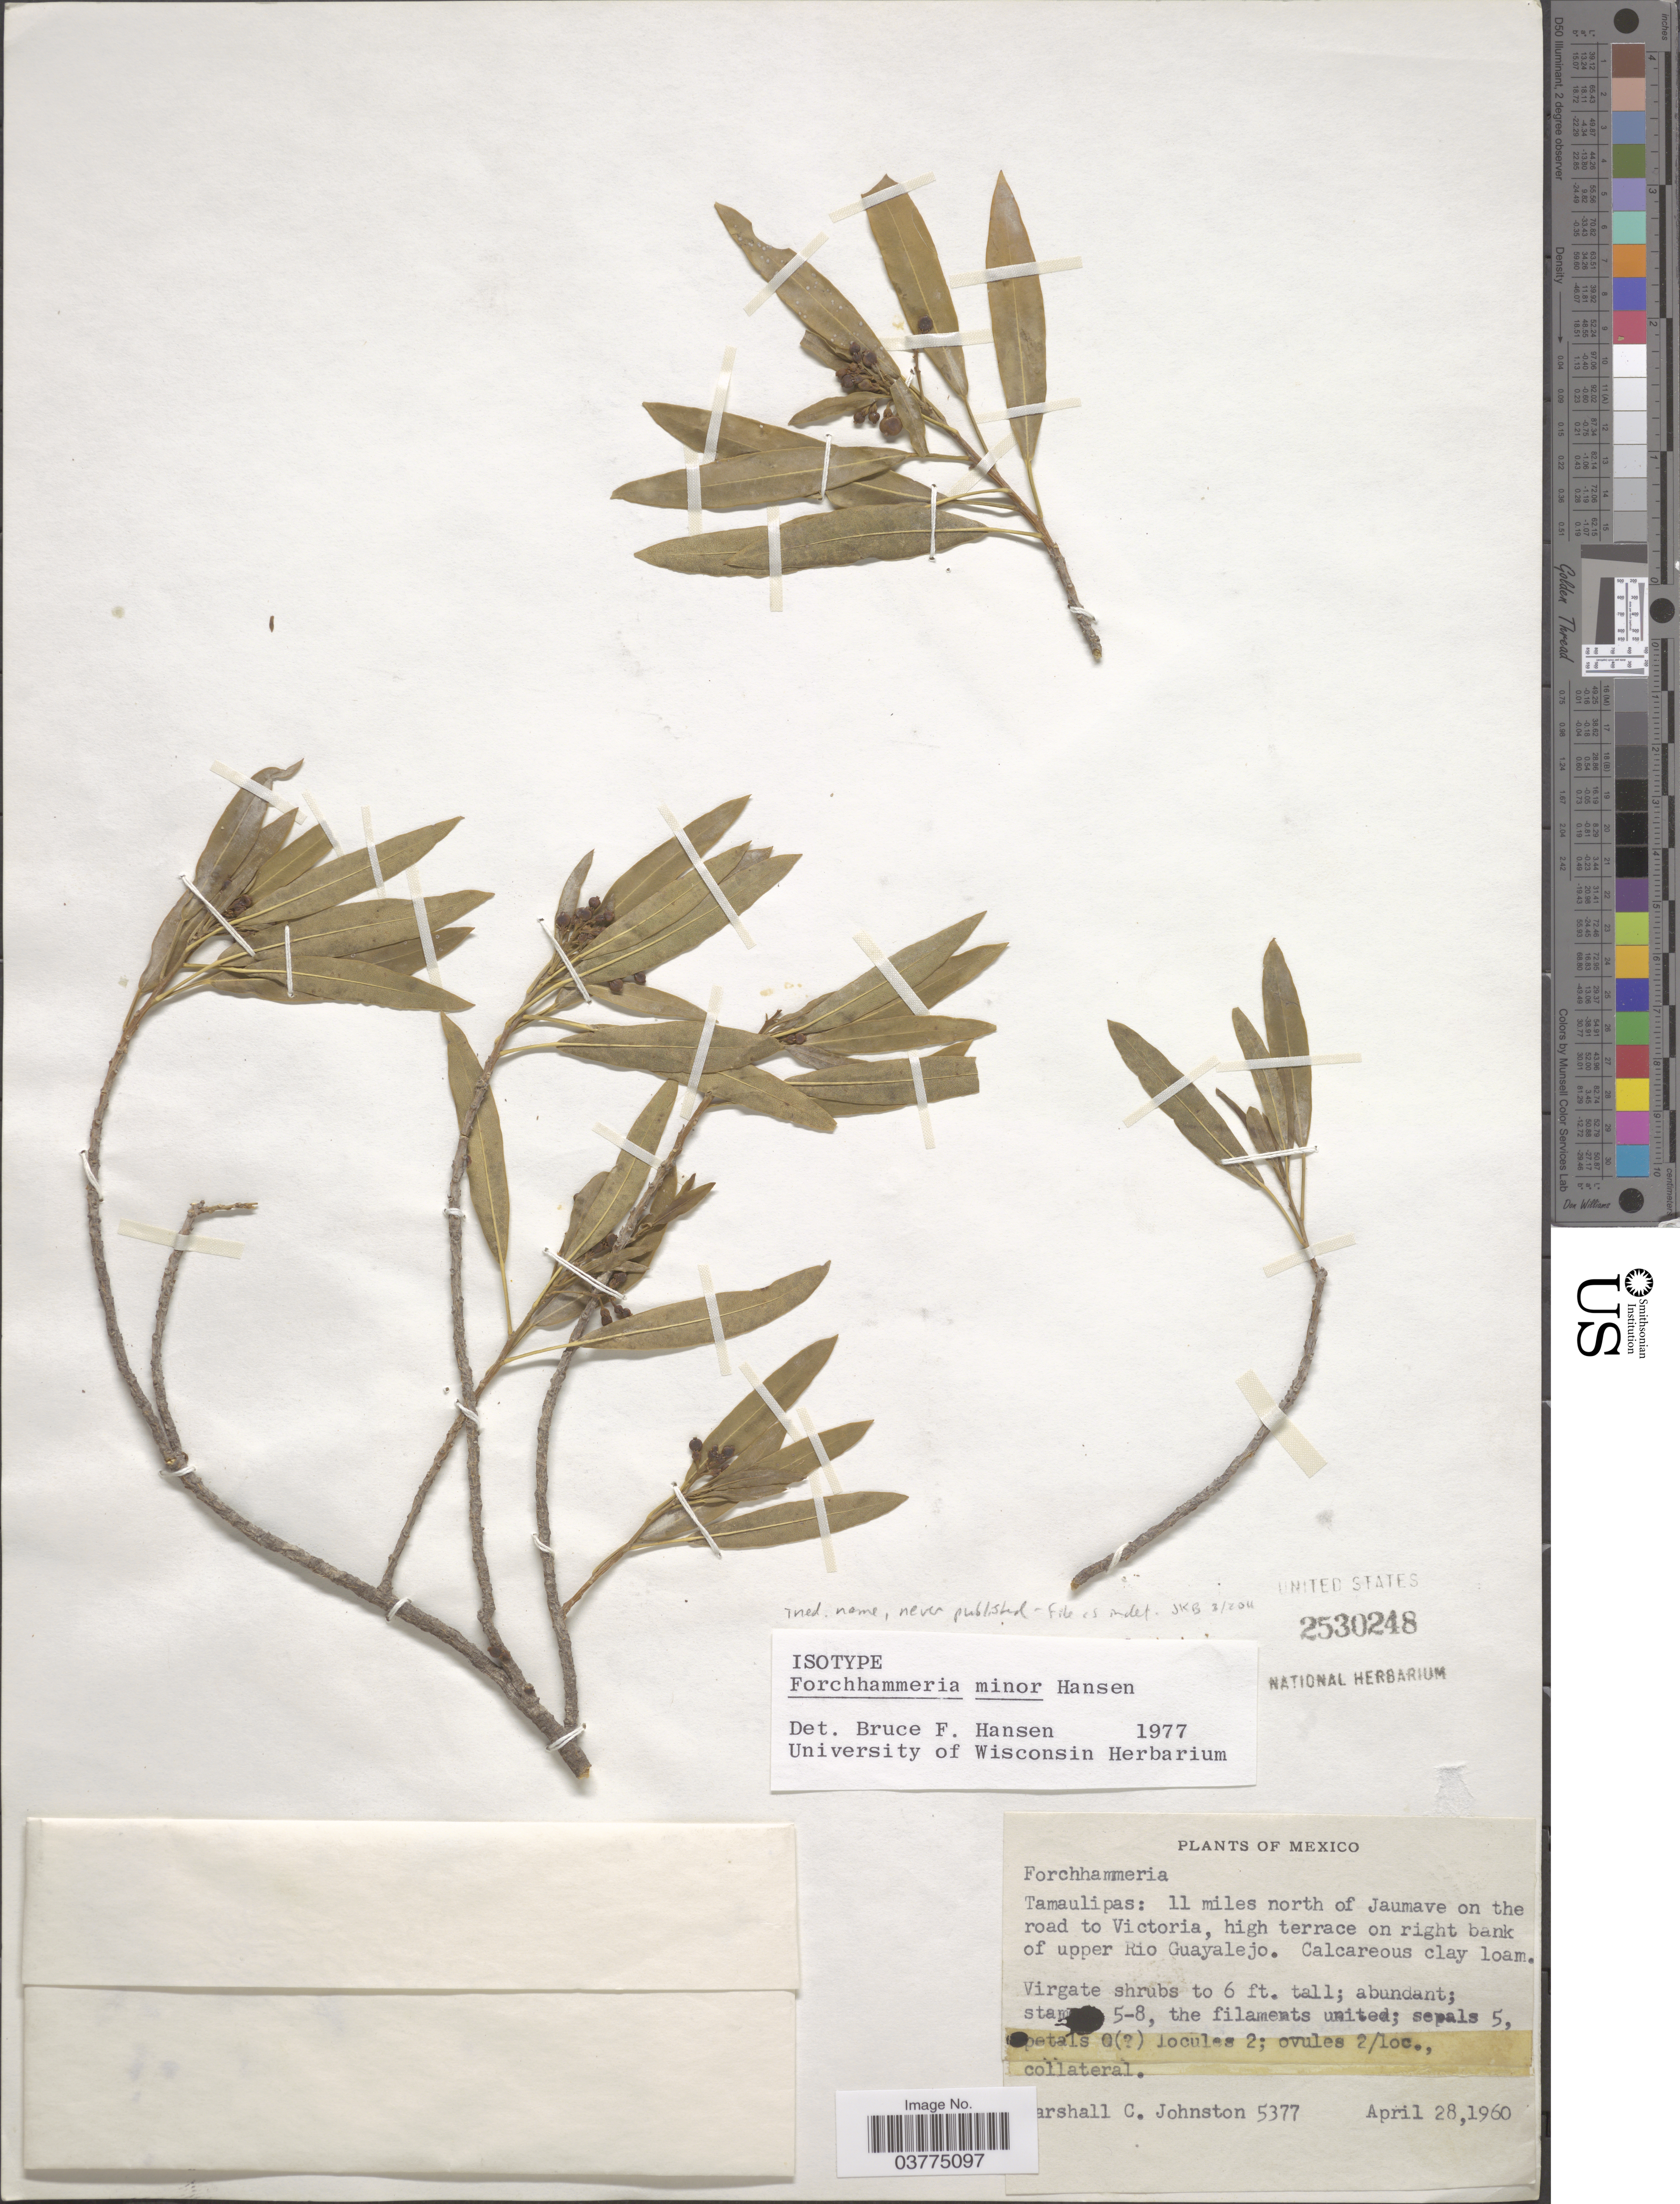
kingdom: Plantae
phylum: Tracheophyta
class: Magnoliopsida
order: Brassicales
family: Stixaceae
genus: Forchhammeria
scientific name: Forchhammeria sp.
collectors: M. Johnston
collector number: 5377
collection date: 1960-04-28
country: Mexico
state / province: Tamaulipas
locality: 11 miles north of Jaumave on the road to Victoria, high terrace on right bank of upper Rio Guayalejo.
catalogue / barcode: US 2530248